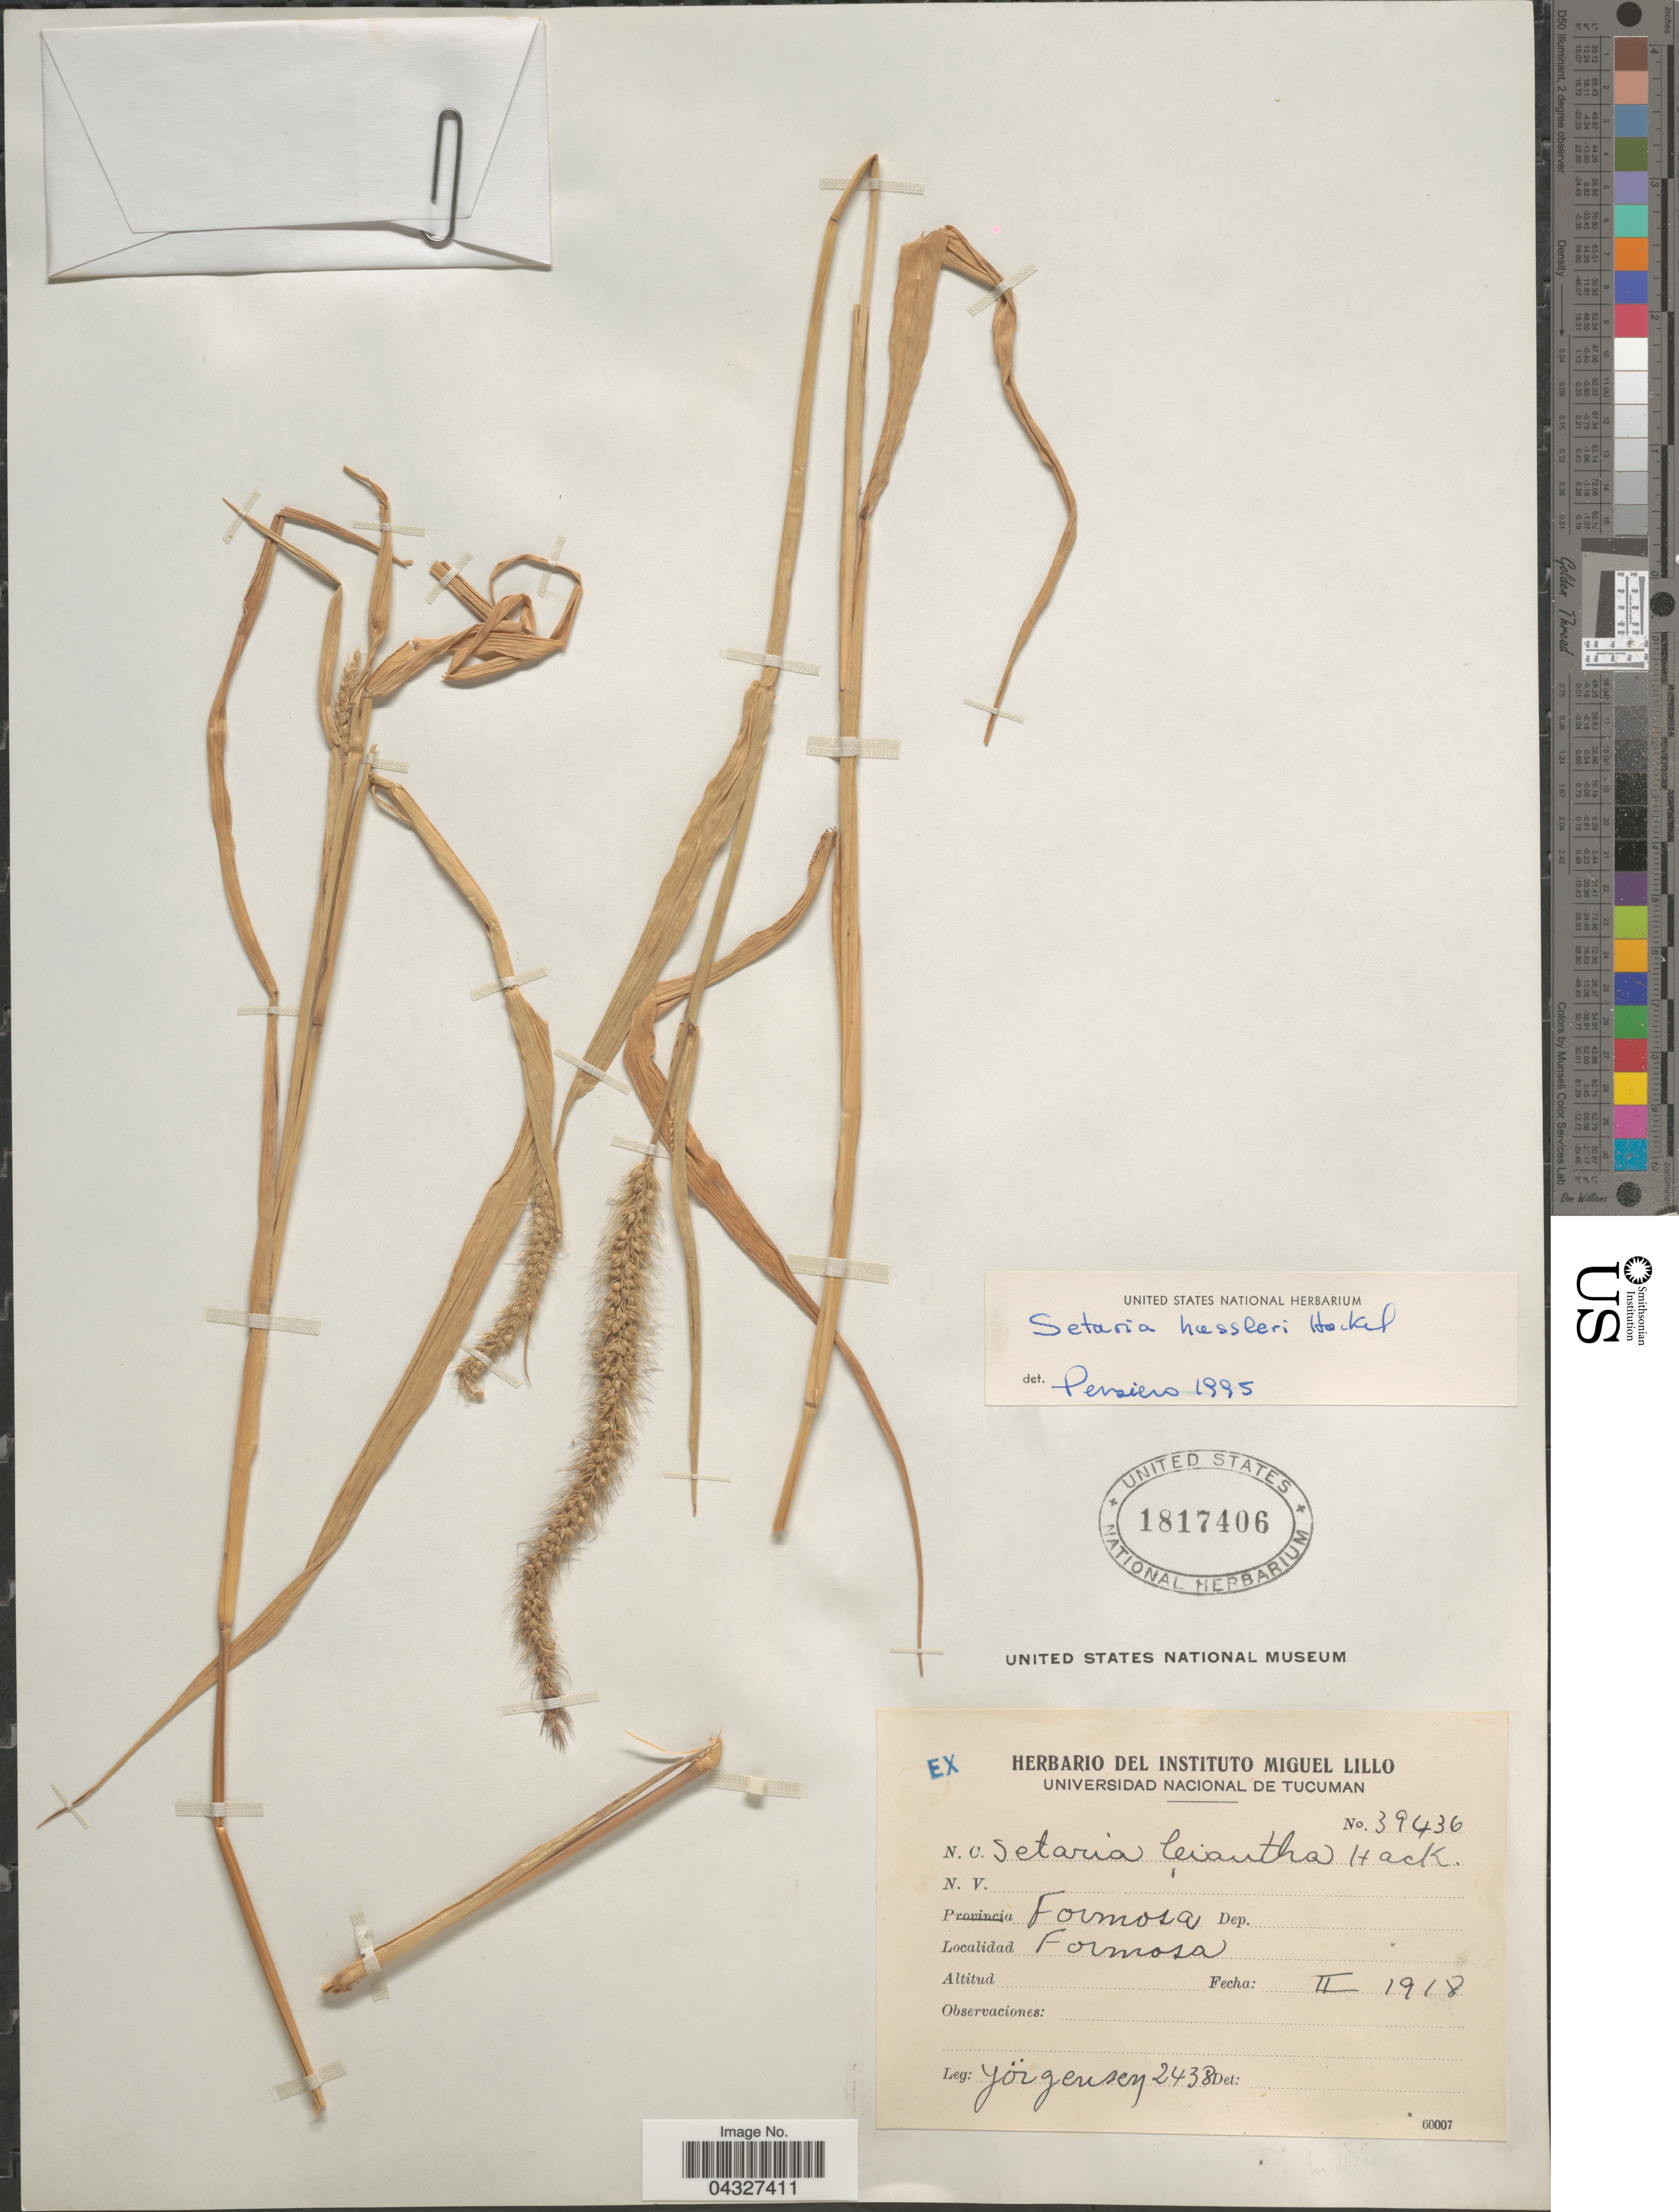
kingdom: Plantae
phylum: Tracheophyta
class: Liliopsida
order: Poales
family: Poaceae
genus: Setaria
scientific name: Setaria hassleri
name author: Hack. in Chodat & Hassl.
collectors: Jorgensen, --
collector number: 2438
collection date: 1918-02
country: Argentina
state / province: Formosa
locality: Formosa.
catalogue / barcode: US 1817406